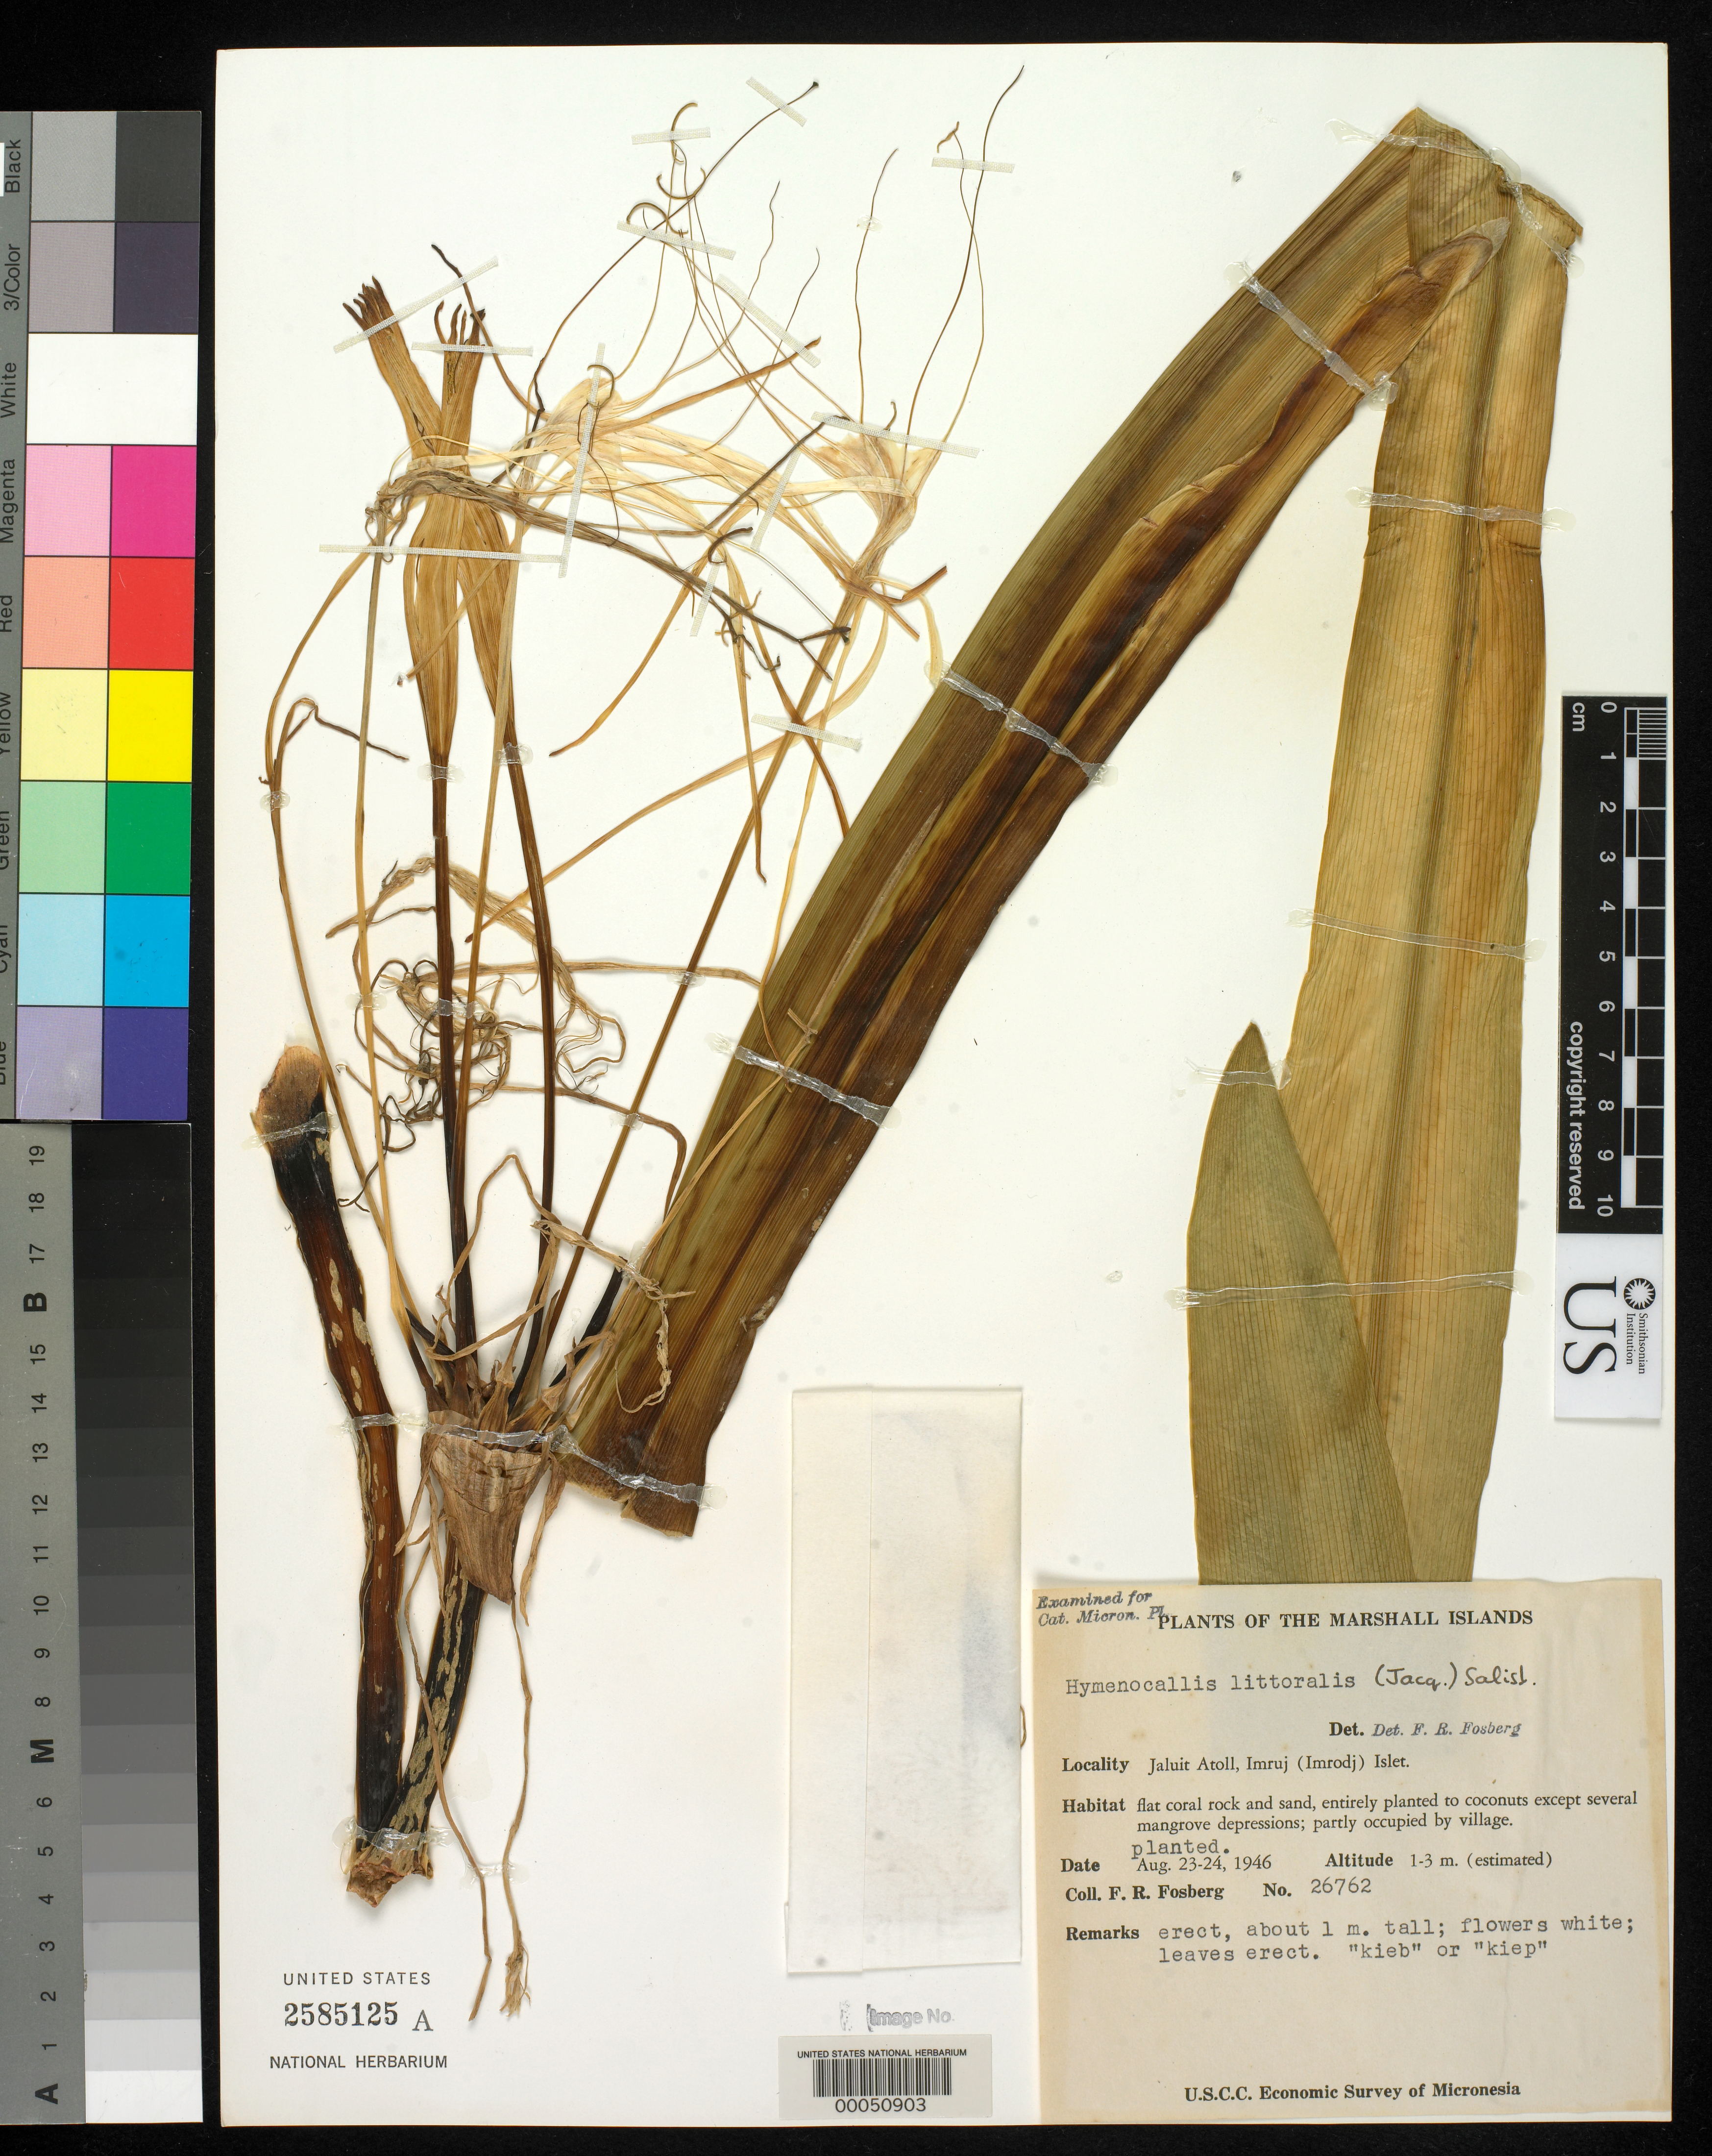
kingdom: Plantae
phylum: Tracheophyta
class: Liliopsida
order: Asparagales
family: Amaryllidaceae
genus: Hymenocallis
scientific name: Hymenocallis littoralis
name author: (Jacq.) Salisb.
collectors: F. R. Fosberg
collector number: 26762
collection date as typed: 23 Aug 1946 to 24 Aug 1946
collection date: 1946-08-23/1946-08-24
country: Marshall Islands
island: Jaluit Atoll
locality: Imruj (Imrodj) Islet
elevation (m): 1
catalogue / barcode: US 2585125A